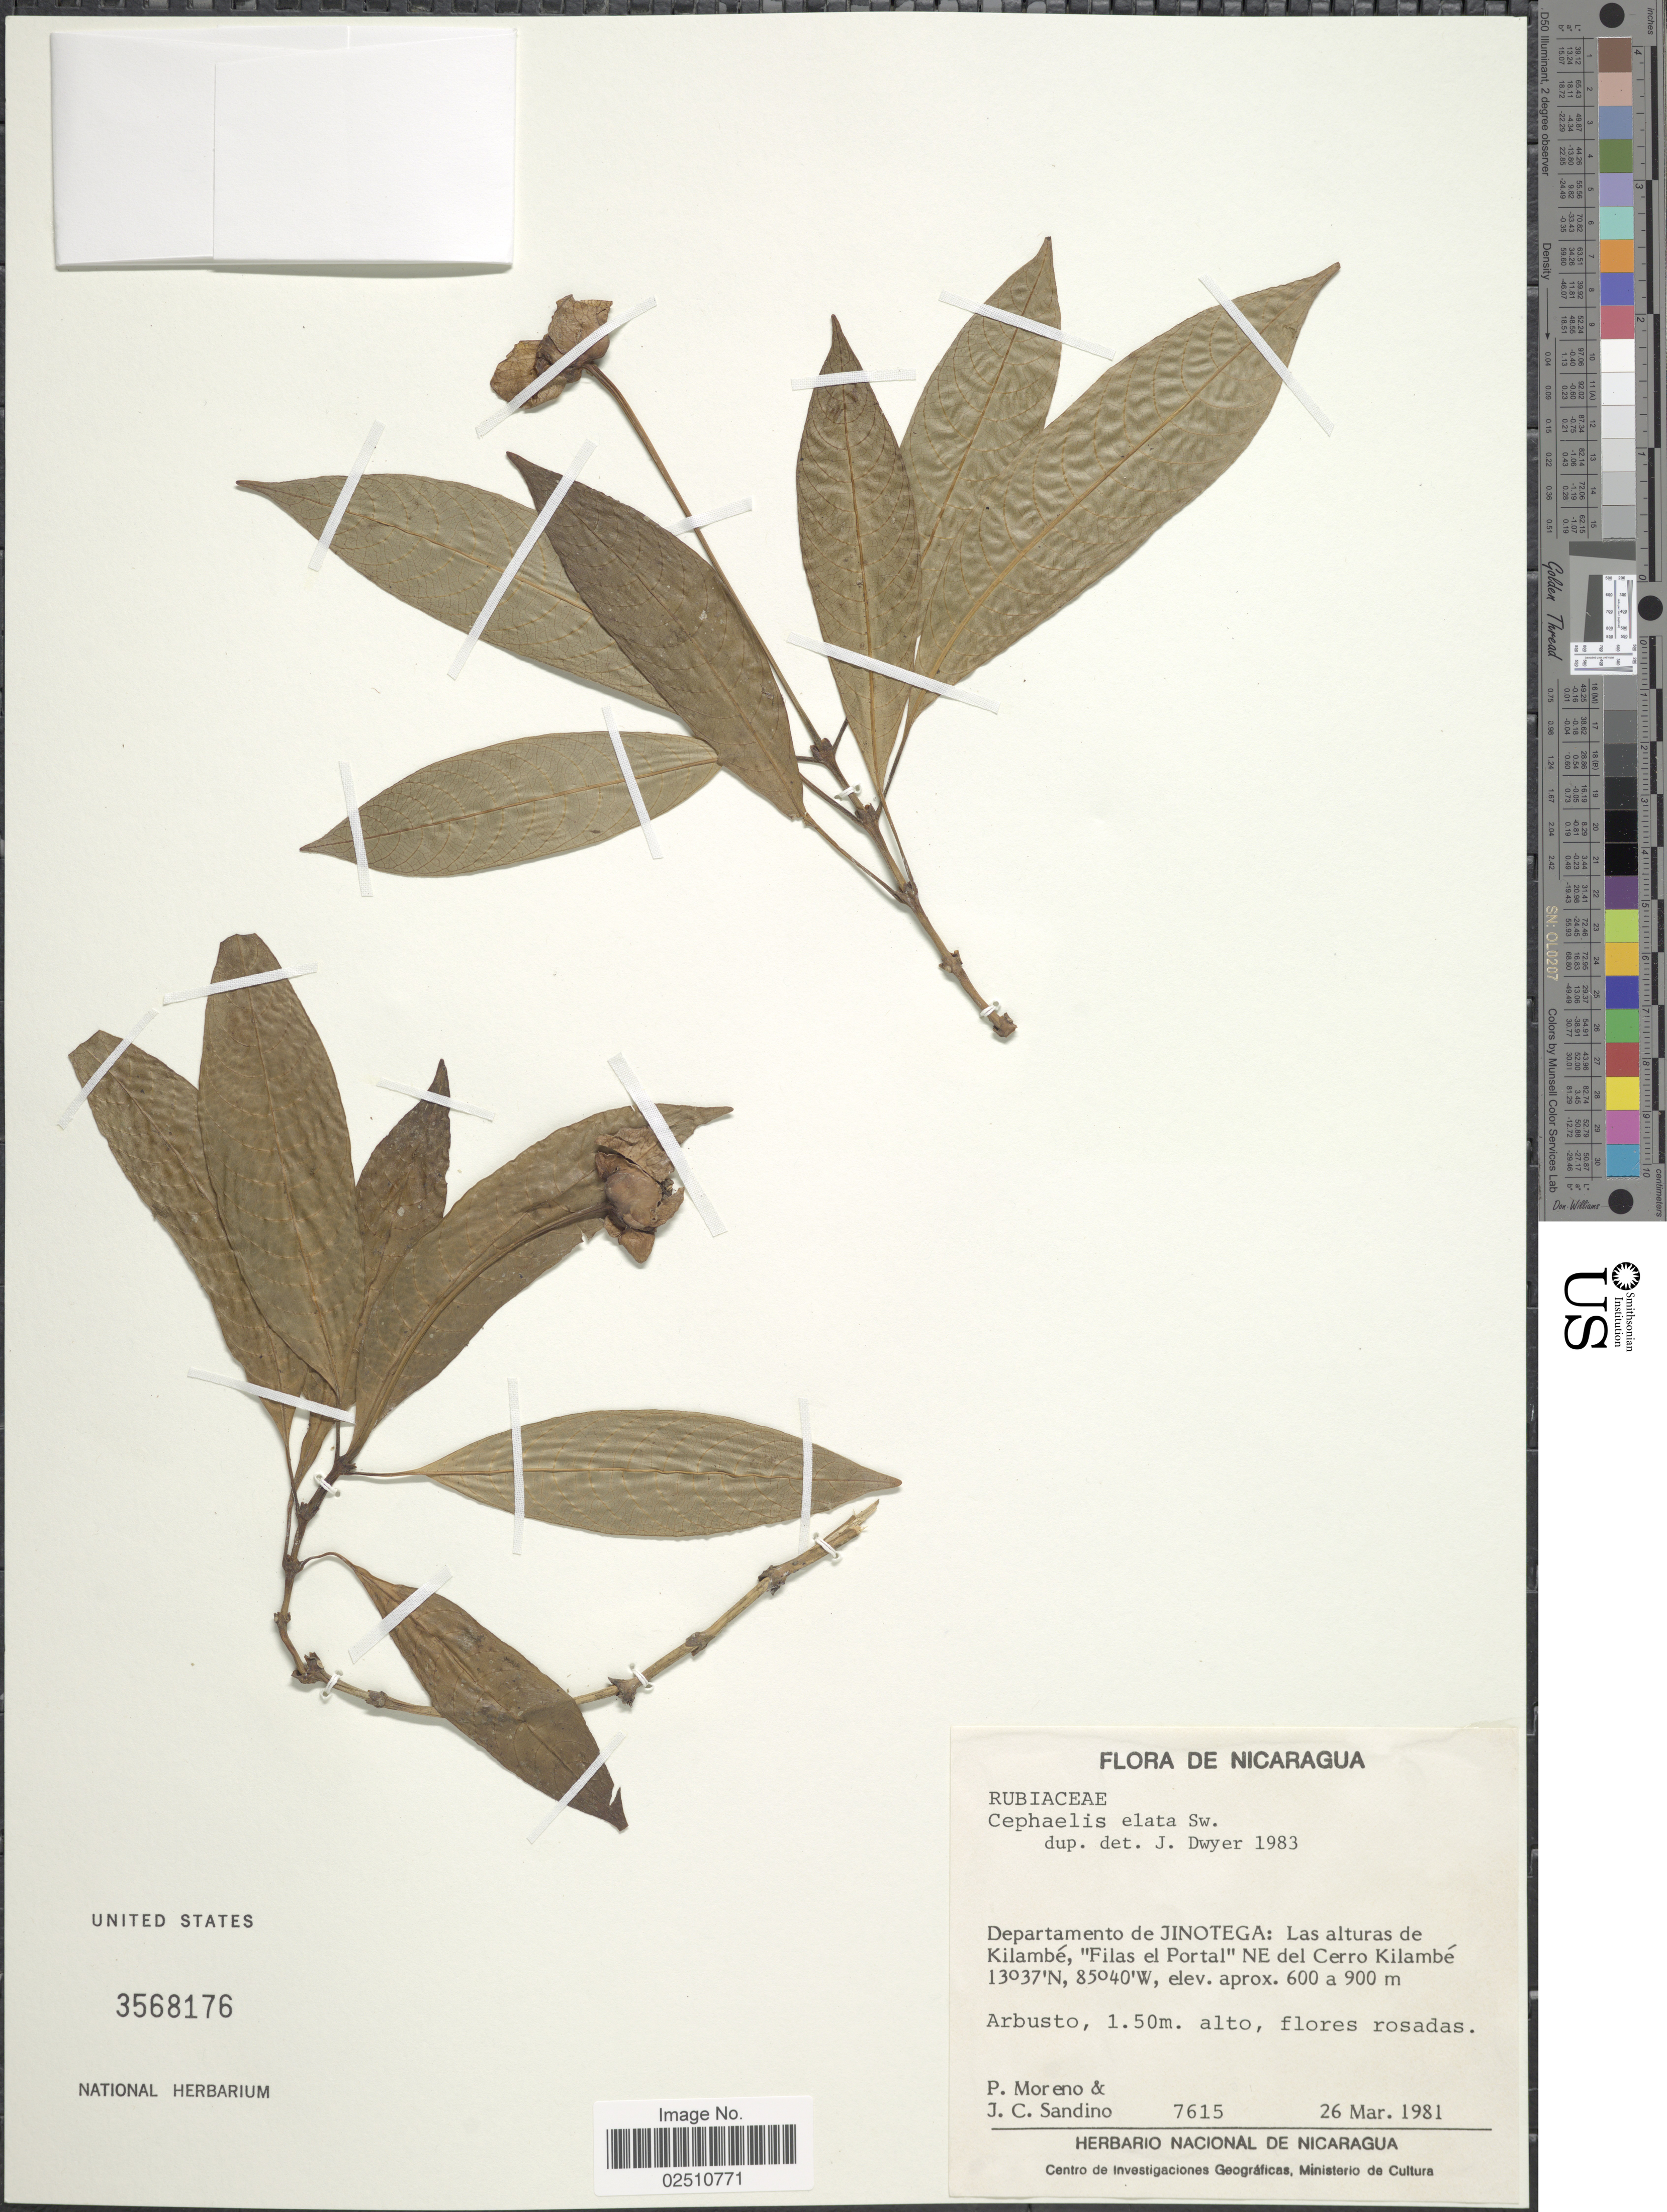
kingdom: Plantae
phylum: Tracheophyta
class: Magnoliopsida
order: Gentianales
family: Rubiaceae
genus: Psychotria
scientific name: Psychotria elata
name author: (Sw.) Hammel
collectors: P. Moreno & J. Sandino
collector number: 7615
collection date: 1981-03-26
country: Nicaragua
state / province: Jinotega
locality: Las altuas de Kilambe, "Filas el Portal" NE del Cerro Kilambe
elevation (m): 600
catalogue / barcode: US 3568176